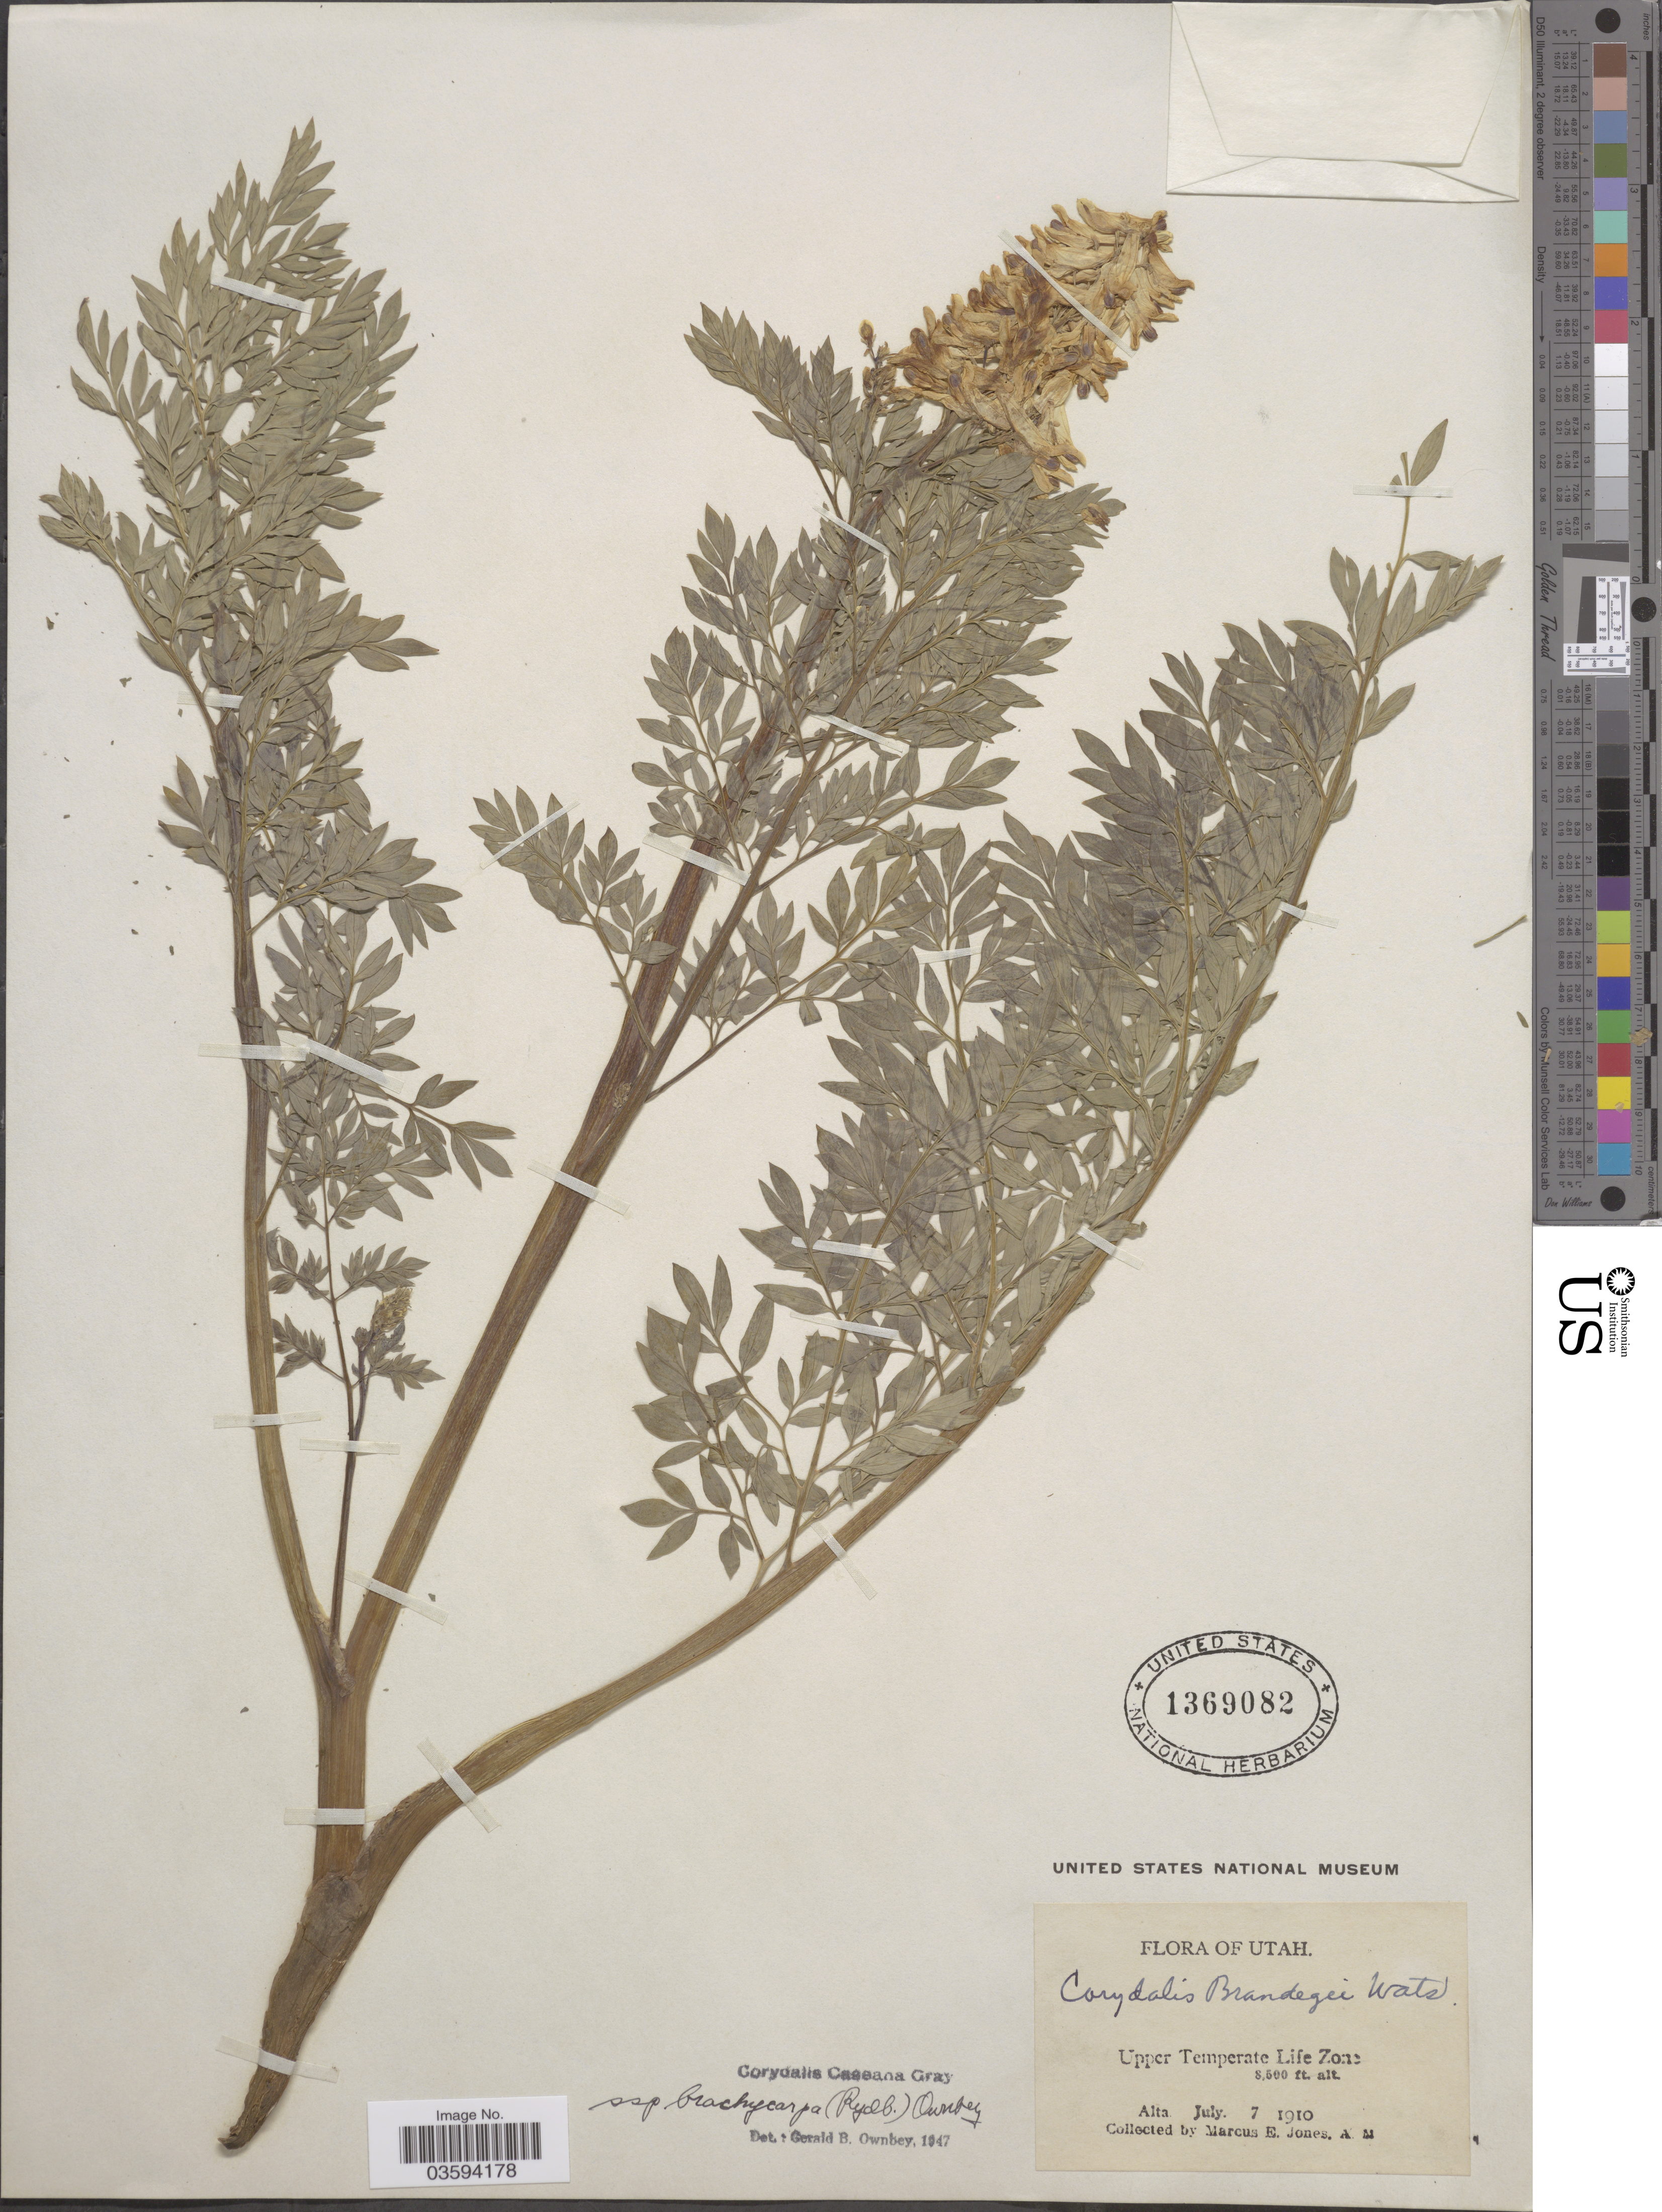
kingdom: Plantae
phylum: Tracheophyta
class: Magnoliopsida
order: Ranunculales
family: Papaveraceae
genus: Corydalis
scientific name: Corydalis caseana subsp. brachycarpa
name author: (Rydb.) G.B. Ownbey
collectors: M. E. Jones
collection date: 1910-07-07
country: United States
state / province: Utah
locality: Upper Temperate Life Zone.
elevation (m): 2591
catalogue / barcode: US 1369082